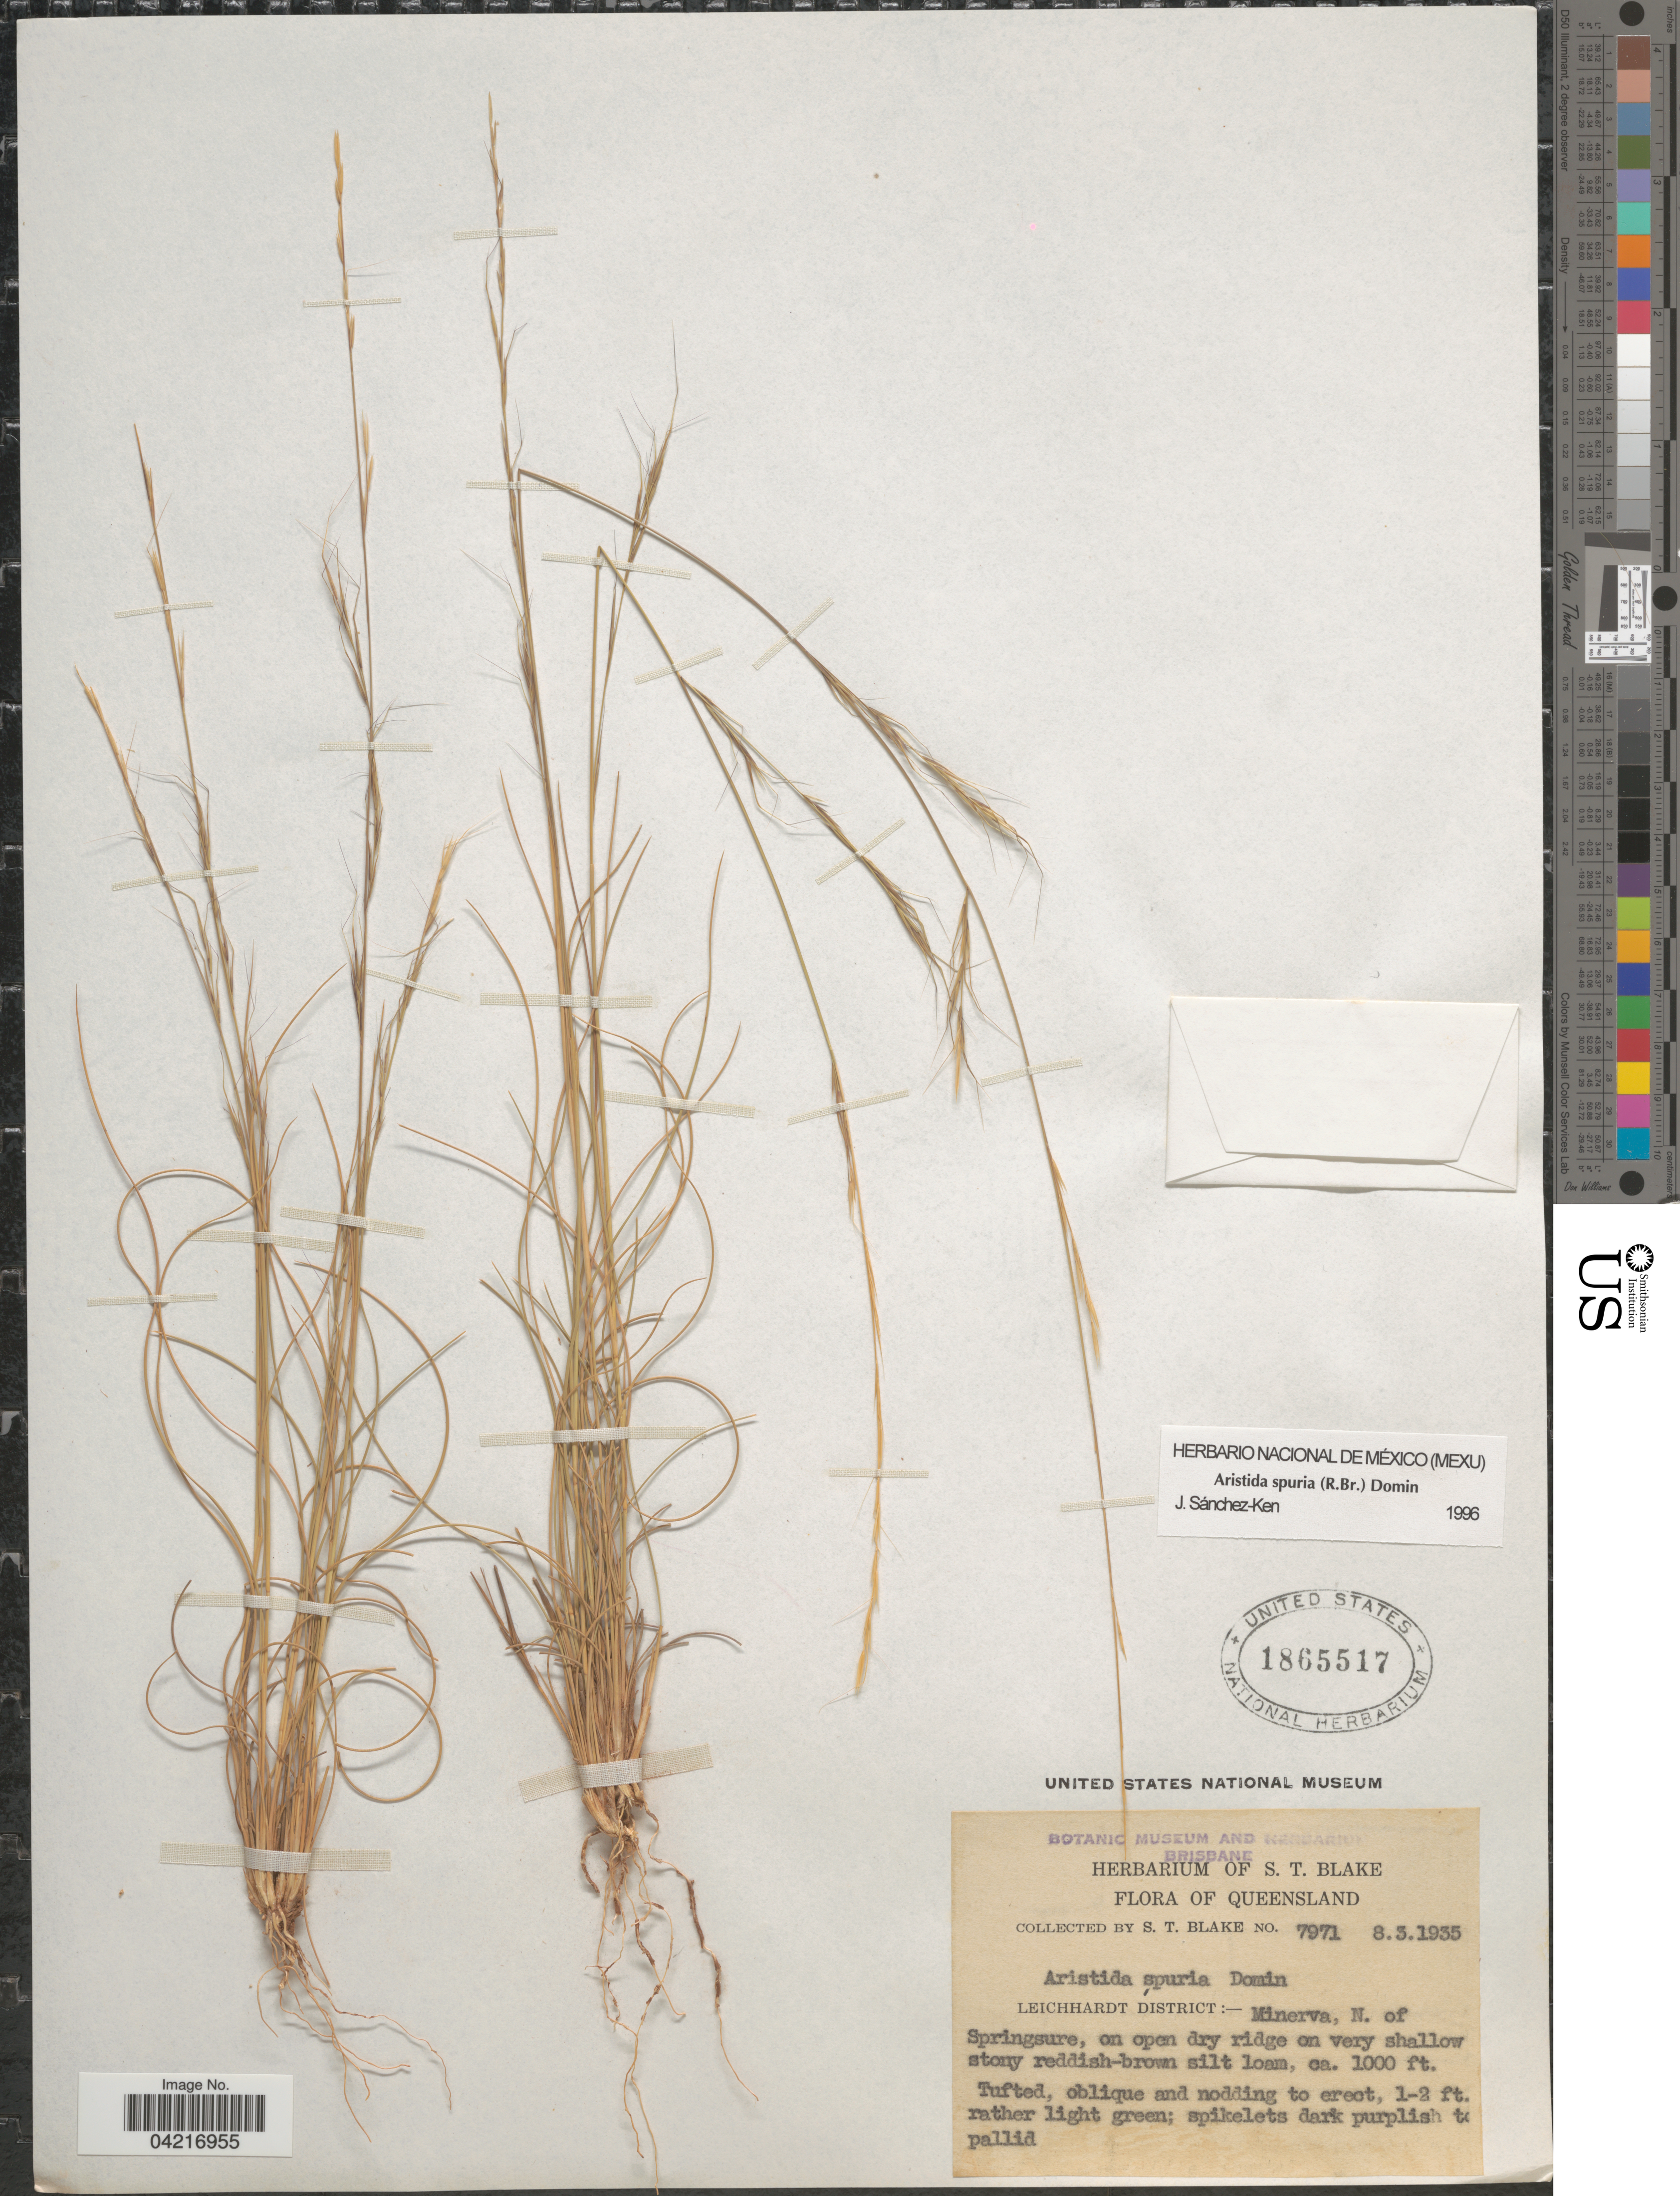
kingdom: Plantae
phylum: Tracheophyta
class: Liliopsida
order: Poales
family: Poaceae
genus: Aristida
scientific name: Aristida spuria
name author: Domin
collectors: S. T. Blake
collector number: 7971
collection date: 1935-03-08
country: Australia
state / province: Queensland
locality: Leichhardt District:- Minerva, N. of Springsure.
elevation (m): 305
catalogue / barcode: US 1865517